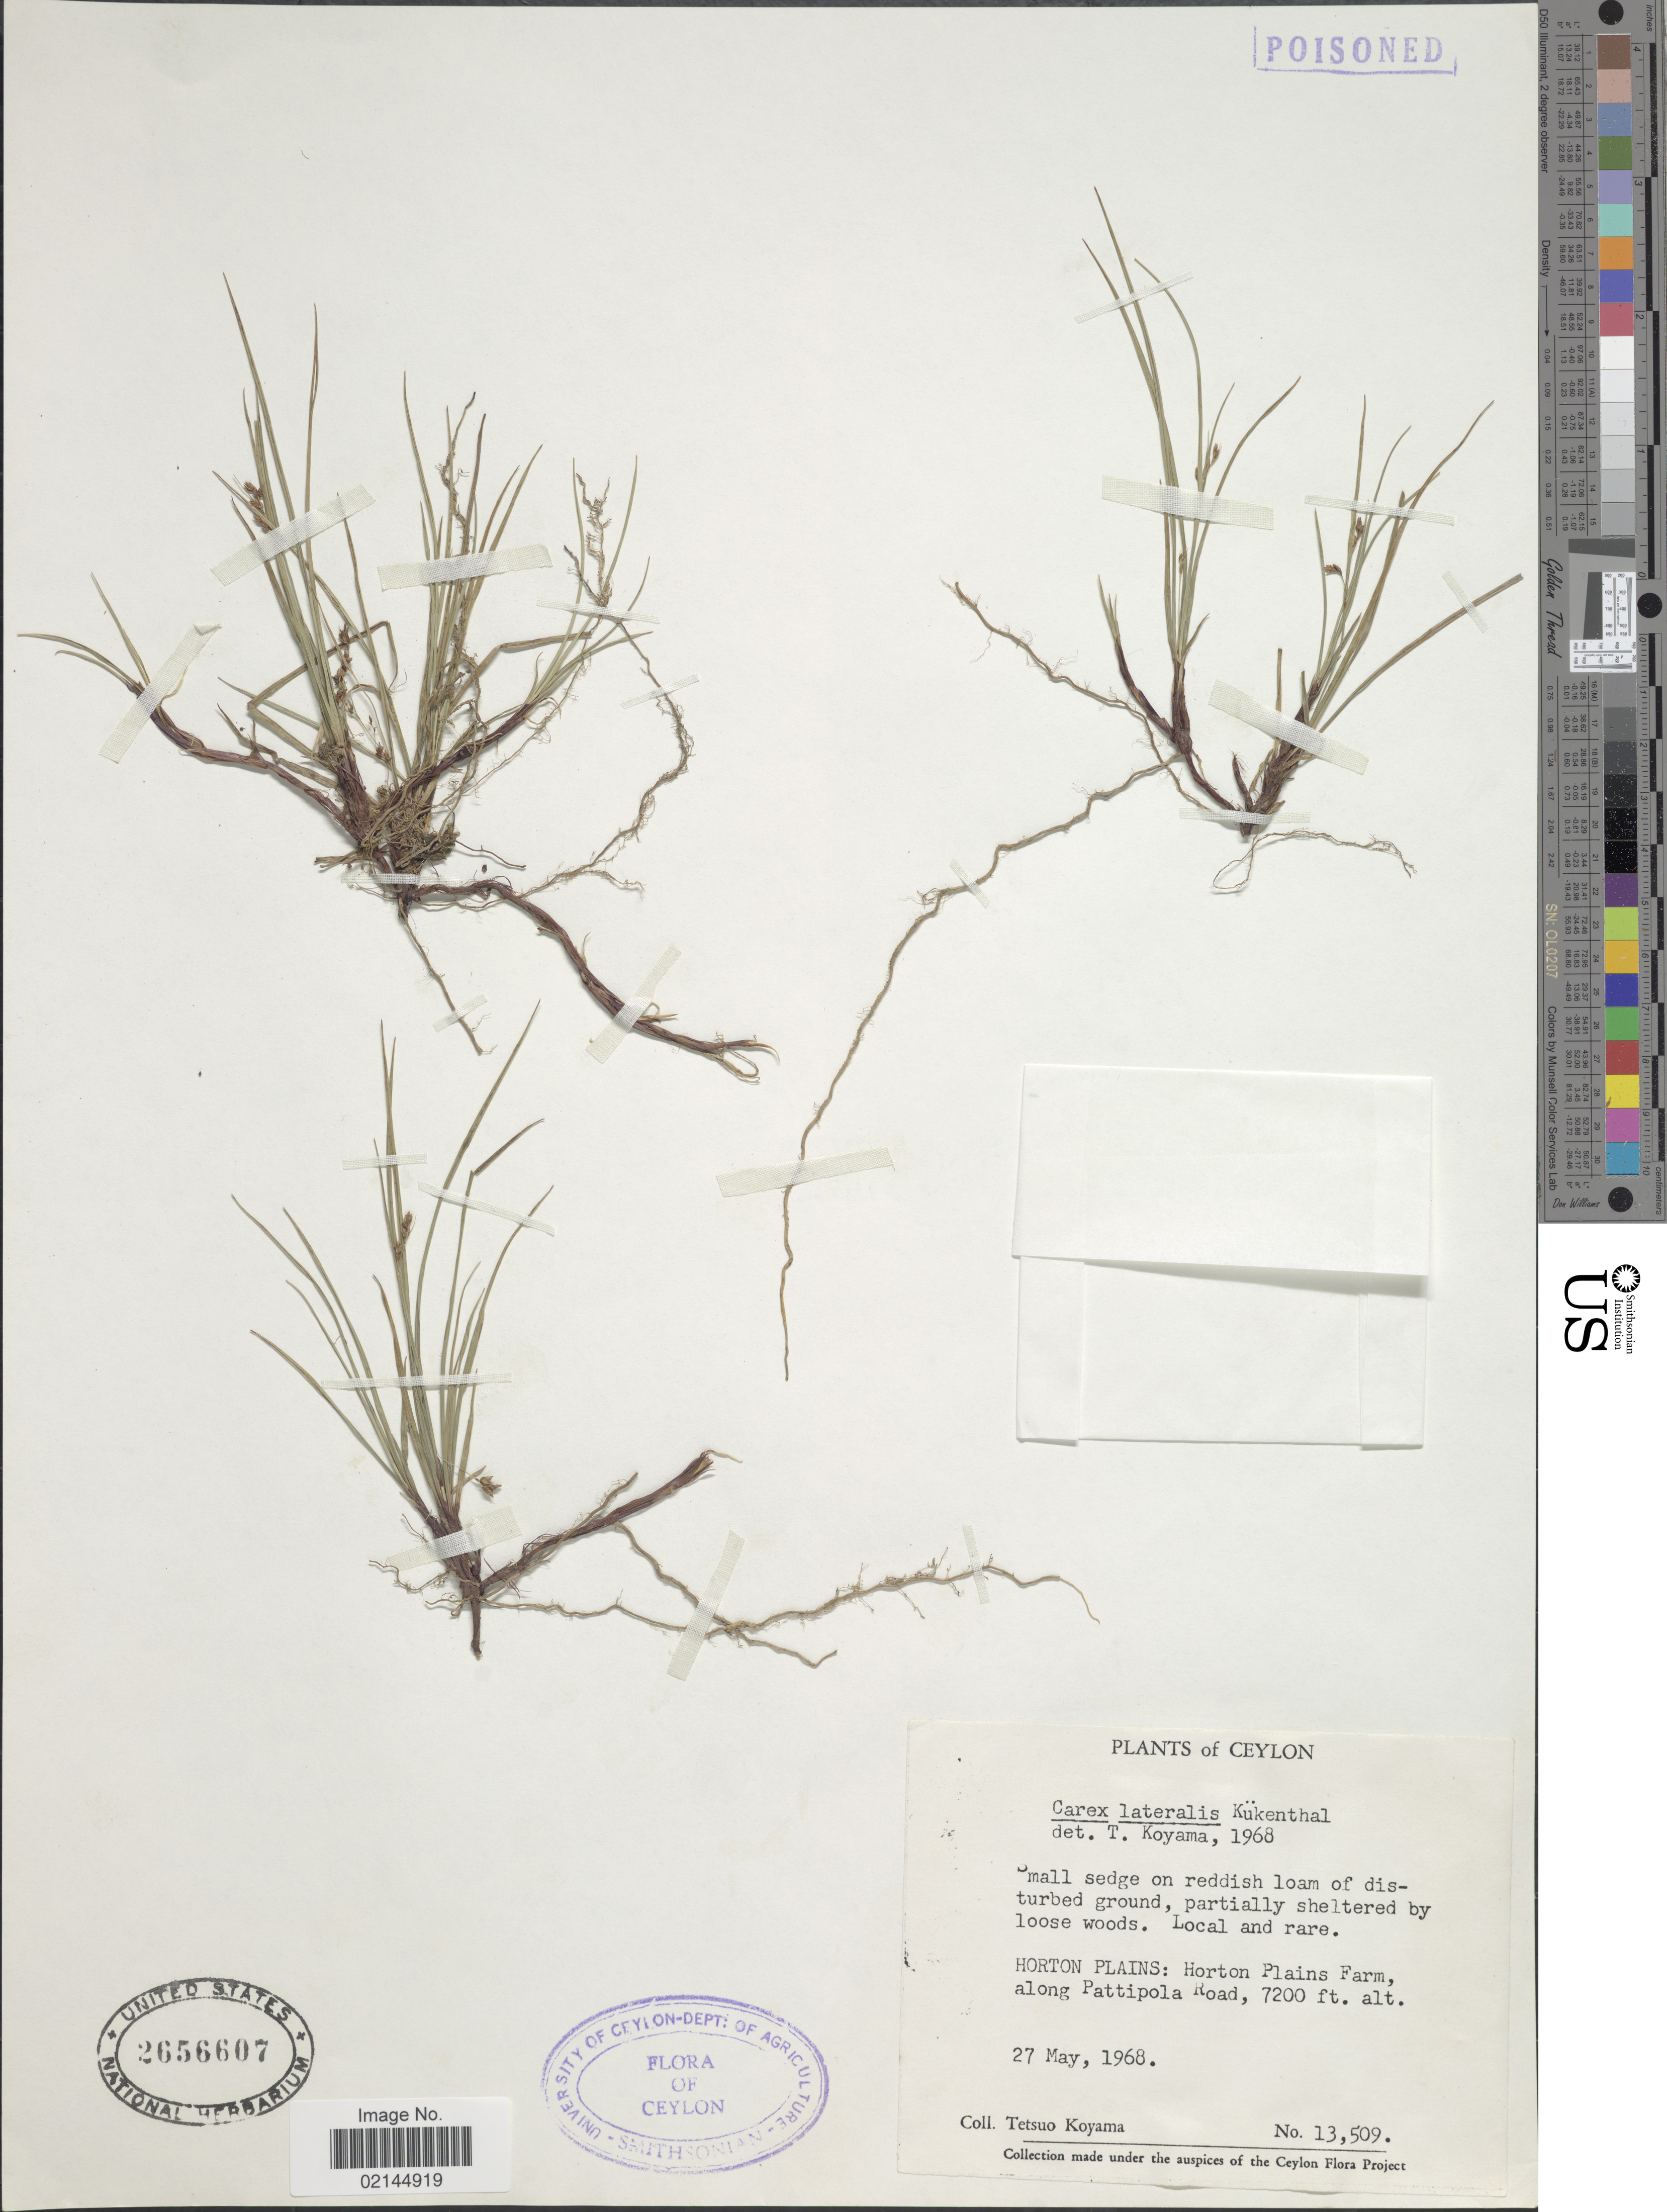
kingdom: Plantae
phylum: Tracheophyta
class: Liliopsida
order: Poales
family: Cyperaceae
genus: Carex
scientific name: Carex spicigera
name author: Nees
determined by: Koyama, T.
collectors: T. Koyama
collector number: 13509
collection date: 1968-05-27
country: Sri Lanka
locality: Ceylon. Horton Plains: Horton Plains Farm, along Pattipola Road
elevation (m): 2195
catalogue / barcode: US 2656607